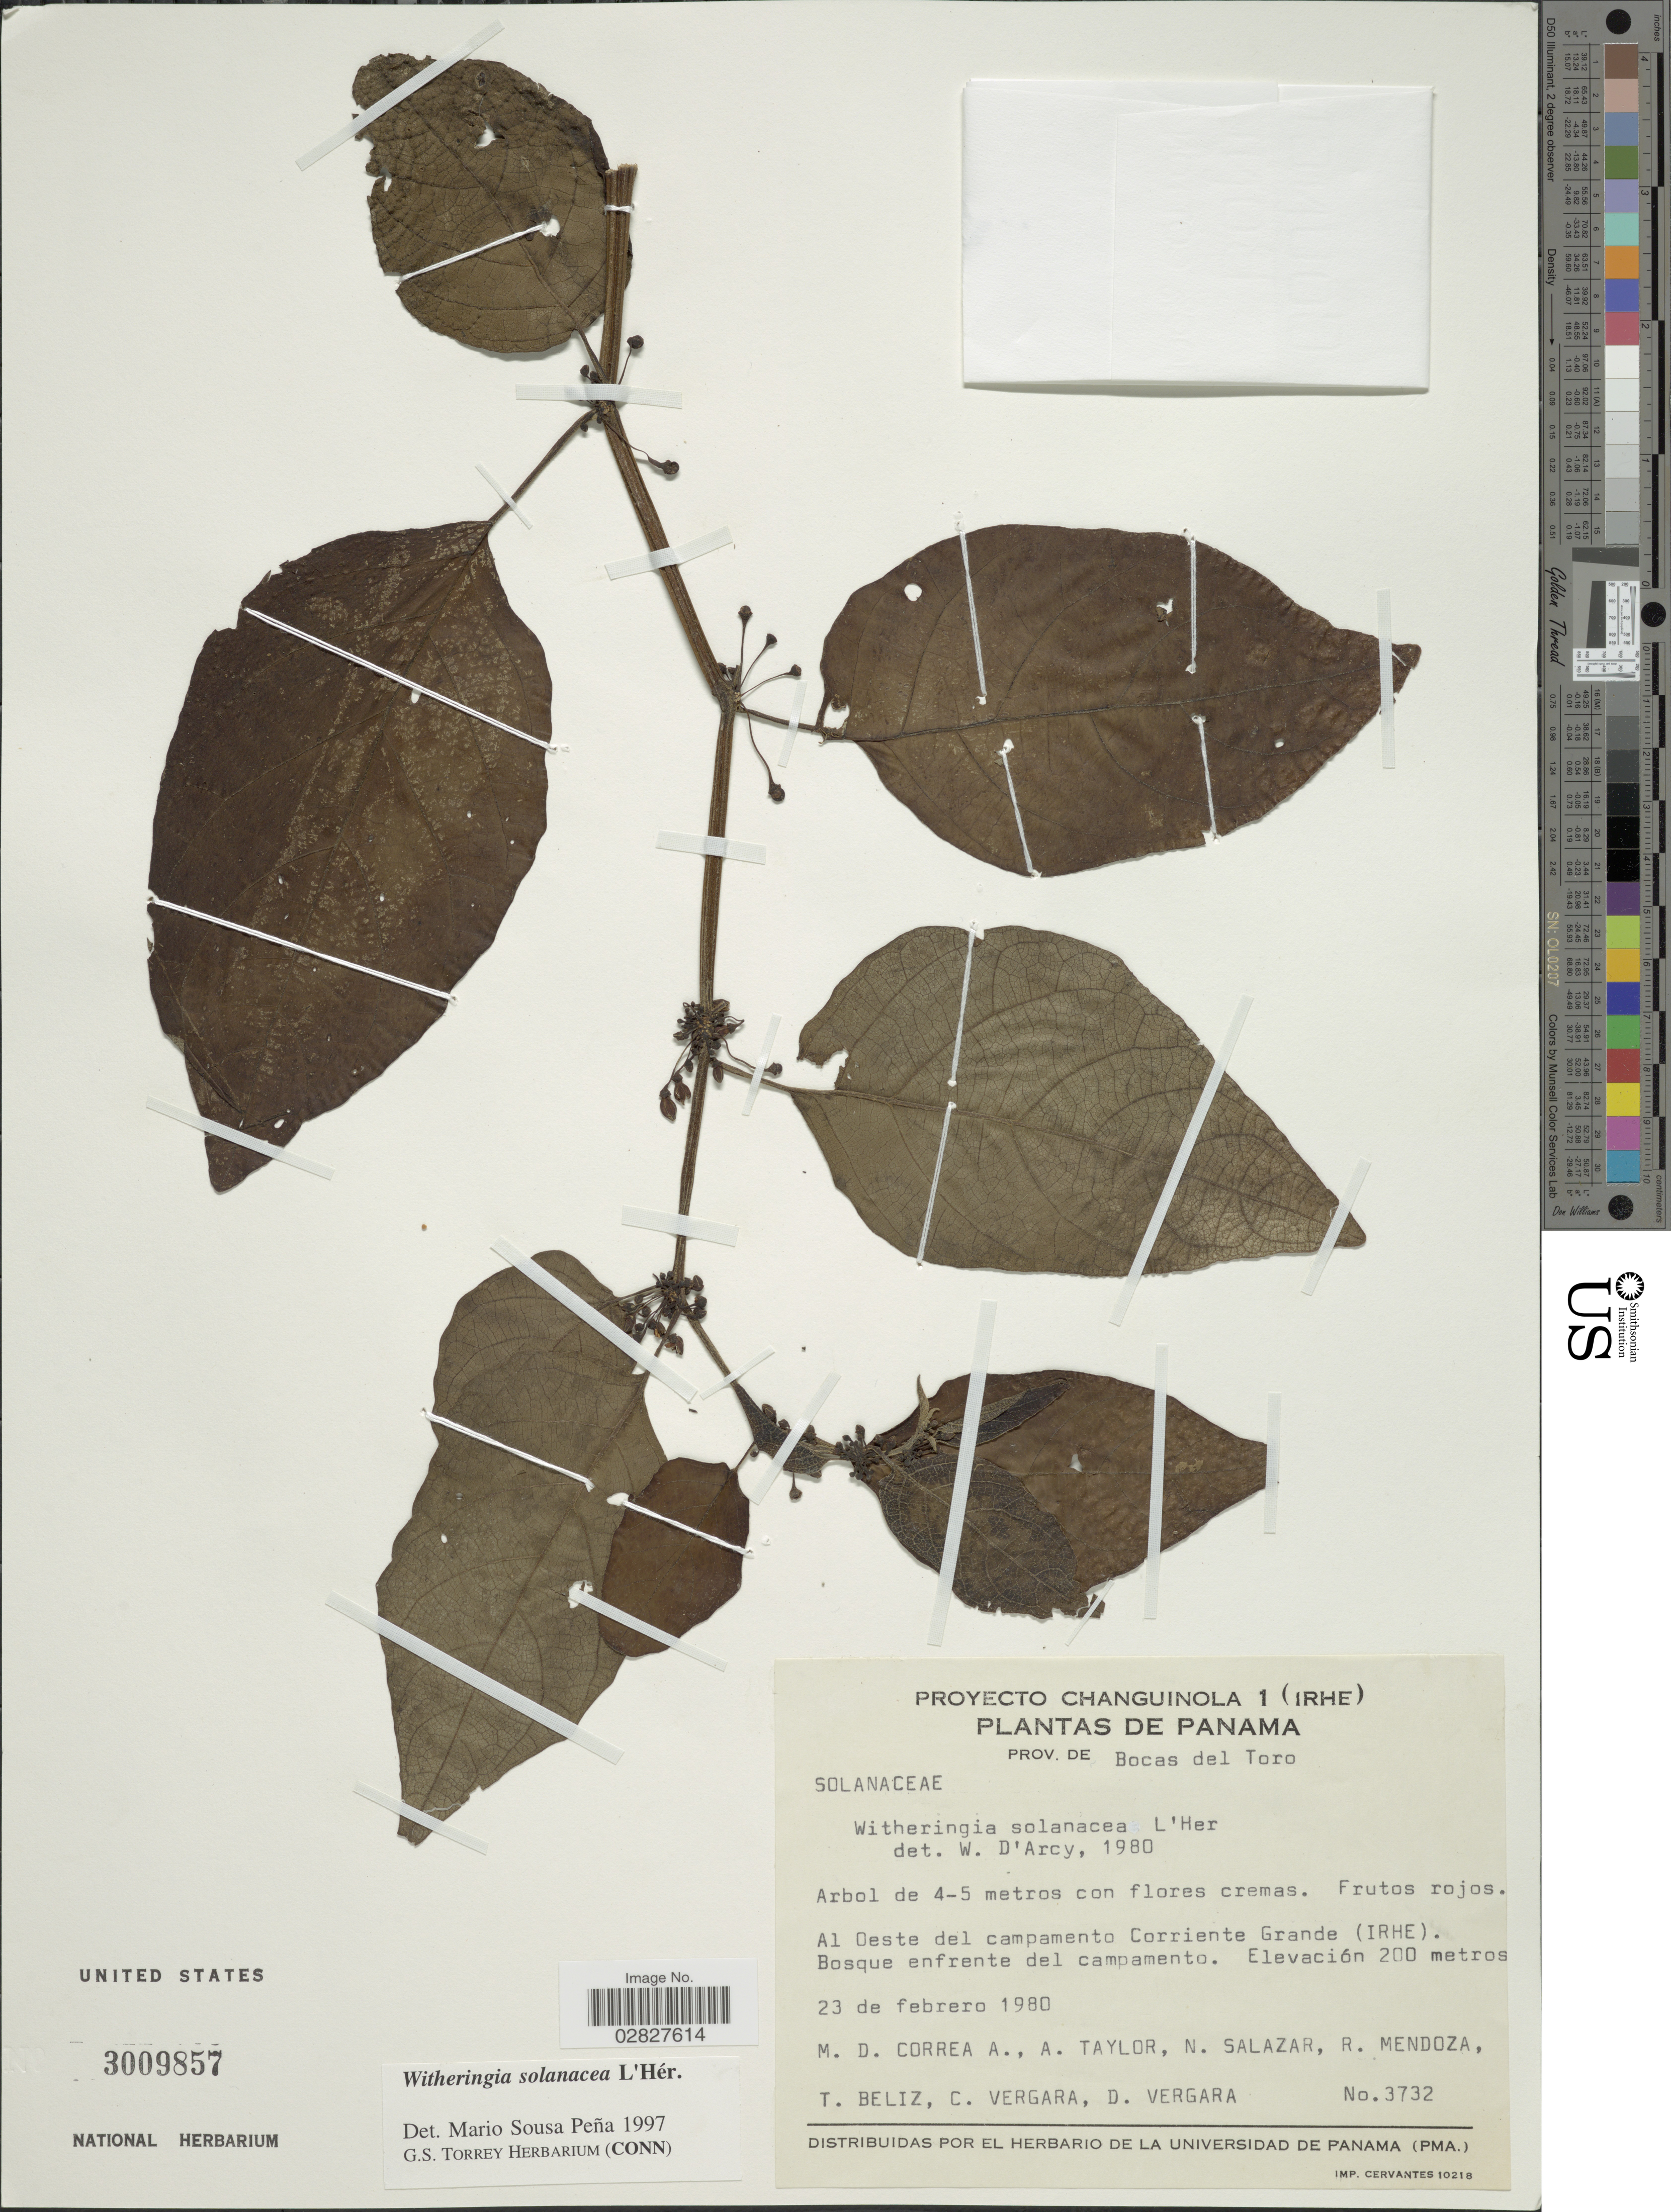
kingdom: Plantae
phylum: Tracheophyta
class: Magnoliopsida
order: Solanales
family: Solanaceae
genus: Witheringia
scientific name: Witheringia solanacea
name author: L'Hér.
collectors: M. D. Corrêa-A., A. Taylor, N. Salazar, R. Mendoza & et al.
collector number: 3732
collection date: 1980-02-23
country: Panama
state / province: Bocas del Toro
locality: Al Oeste del campamento Corriente Grande (IRHE). Bosque enfrente del campamento.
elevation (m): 200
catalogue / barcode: US 3009857